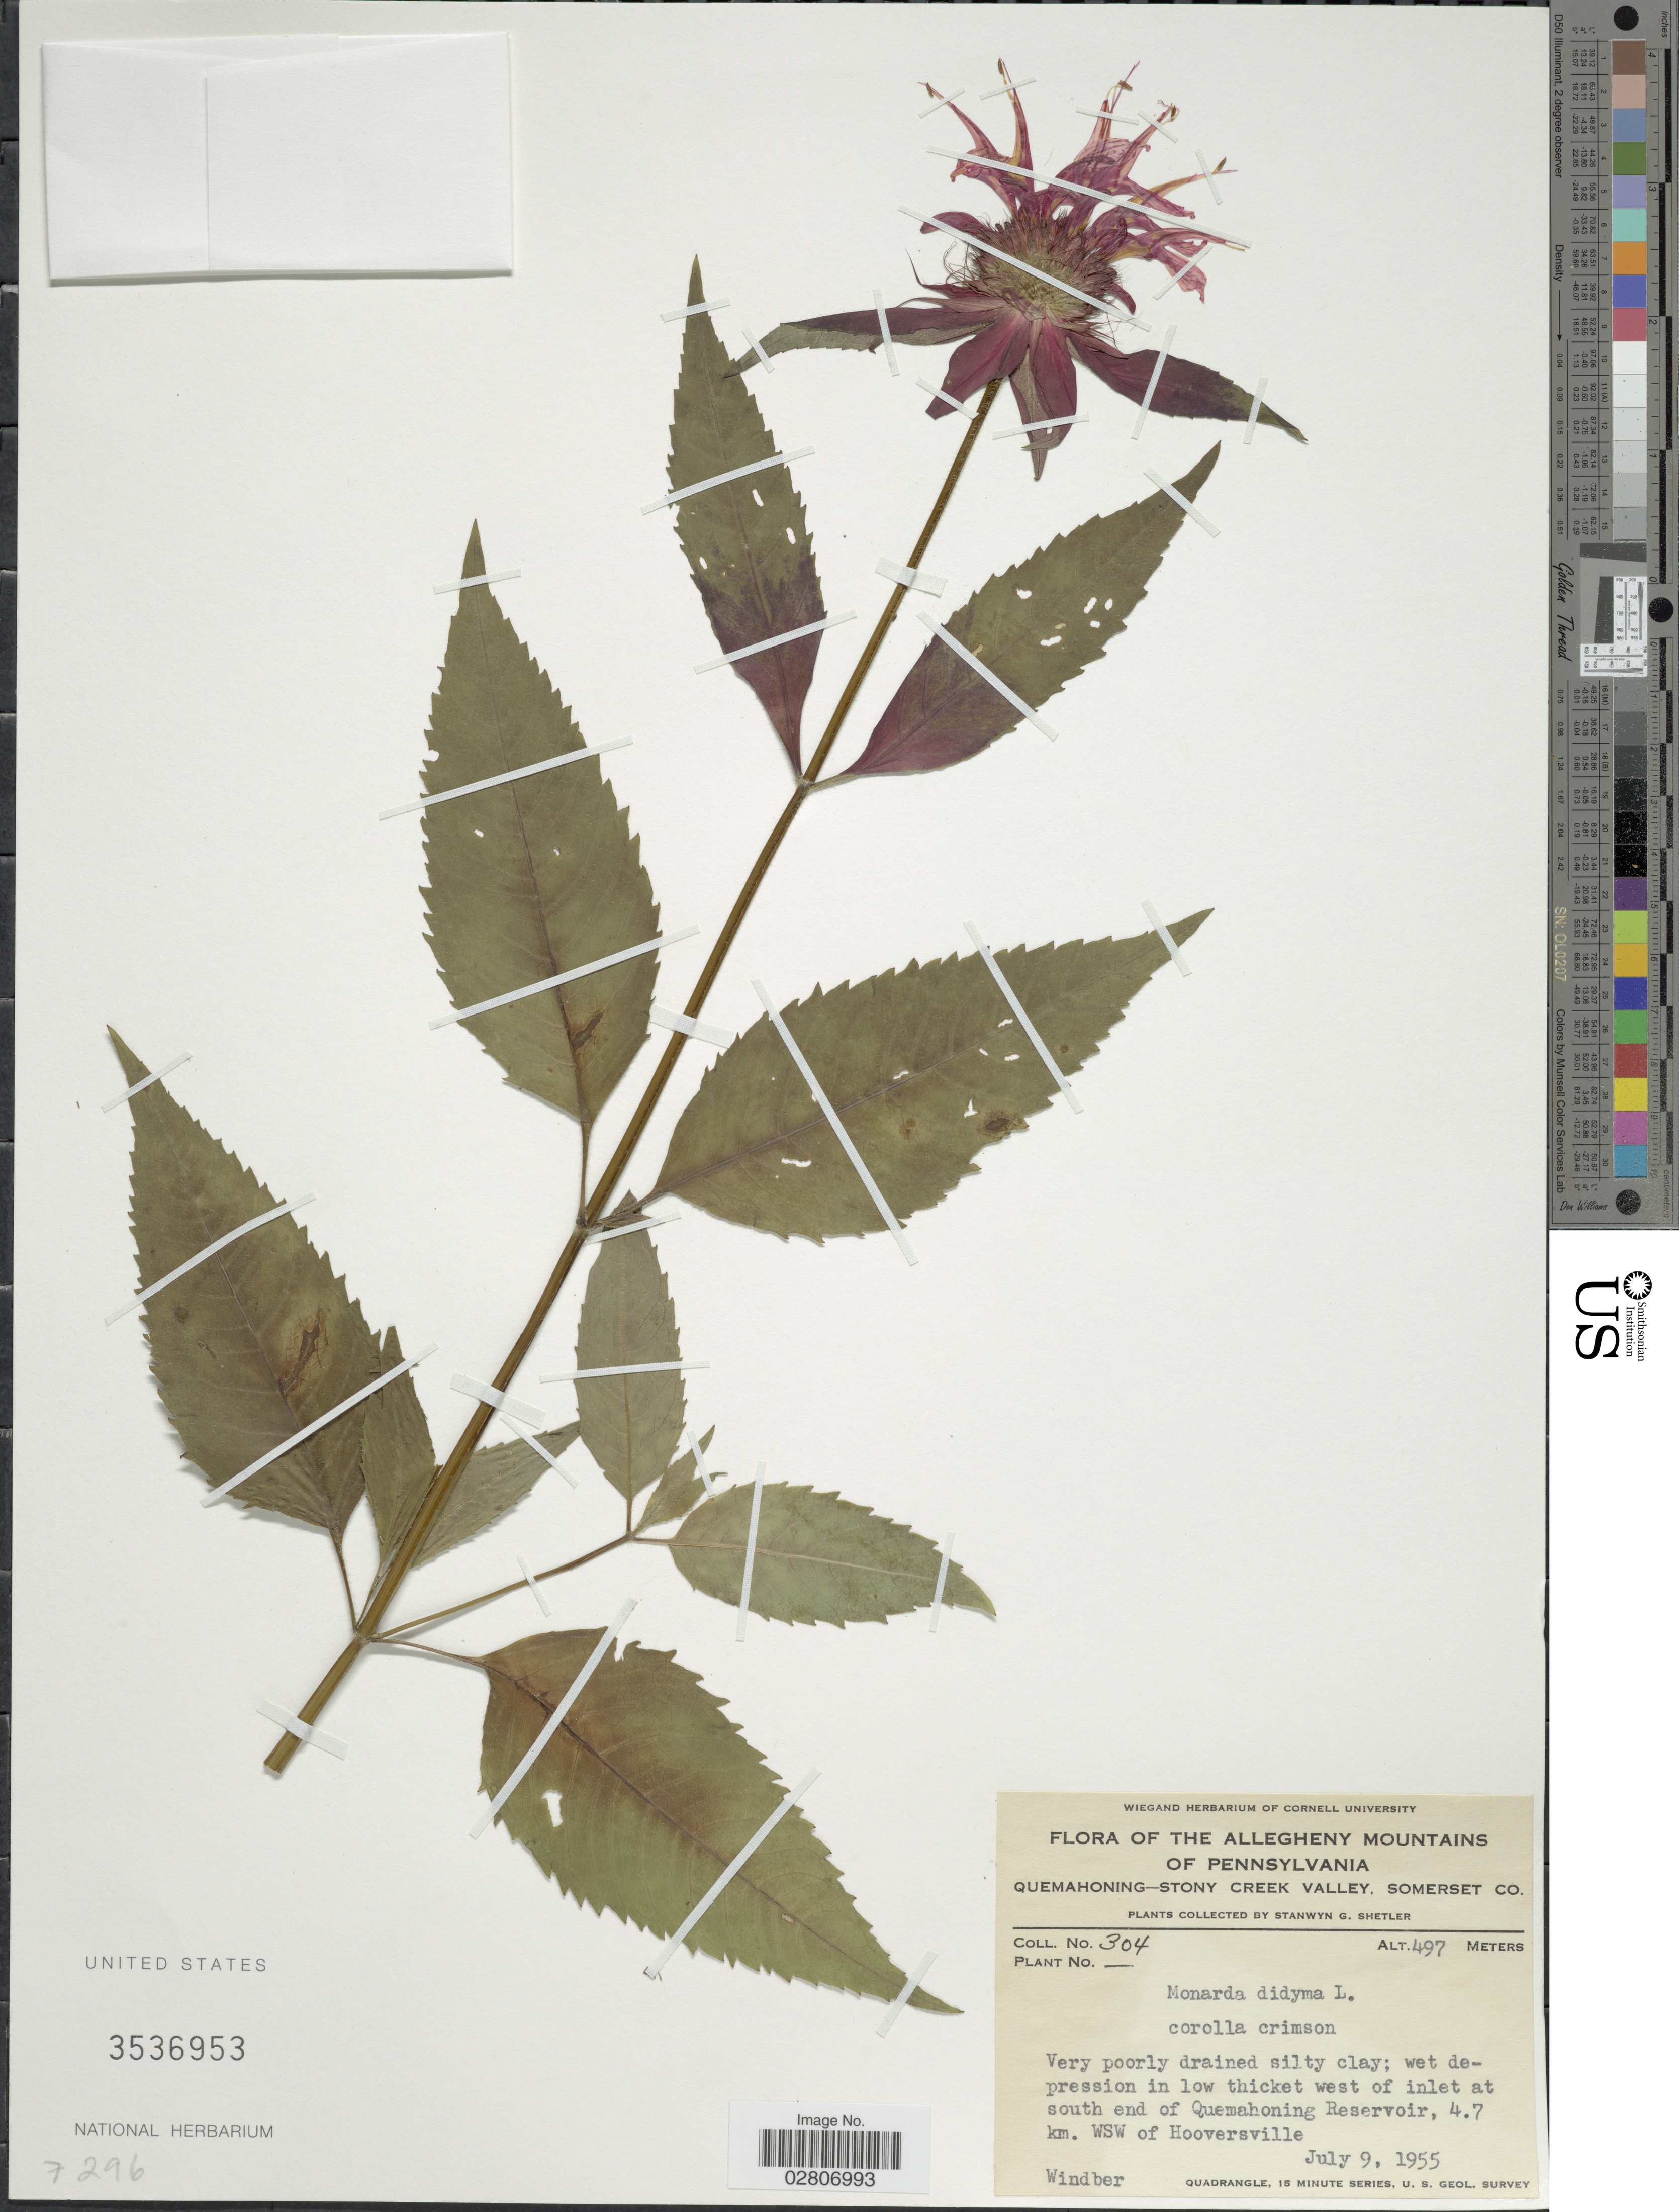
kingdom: Plantae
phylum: Tracheophyta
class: Magnoliopsida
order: Lamiales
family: Lamiaceae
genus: Monarda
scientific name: Monarda didyma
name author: L.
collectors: S. Shetler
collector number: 304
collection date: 1955-07-09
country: United States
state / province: Pennsylvania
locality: Allegheny Mountains. Quemahoning-Stony Creek Valley, Somerset Co., wet depression in low thicket west of inlet at south end of Quemahoning Reservoir, 4.7 km. WSW of Hooversville. Windber.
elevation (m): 497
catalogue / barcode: US 3536953